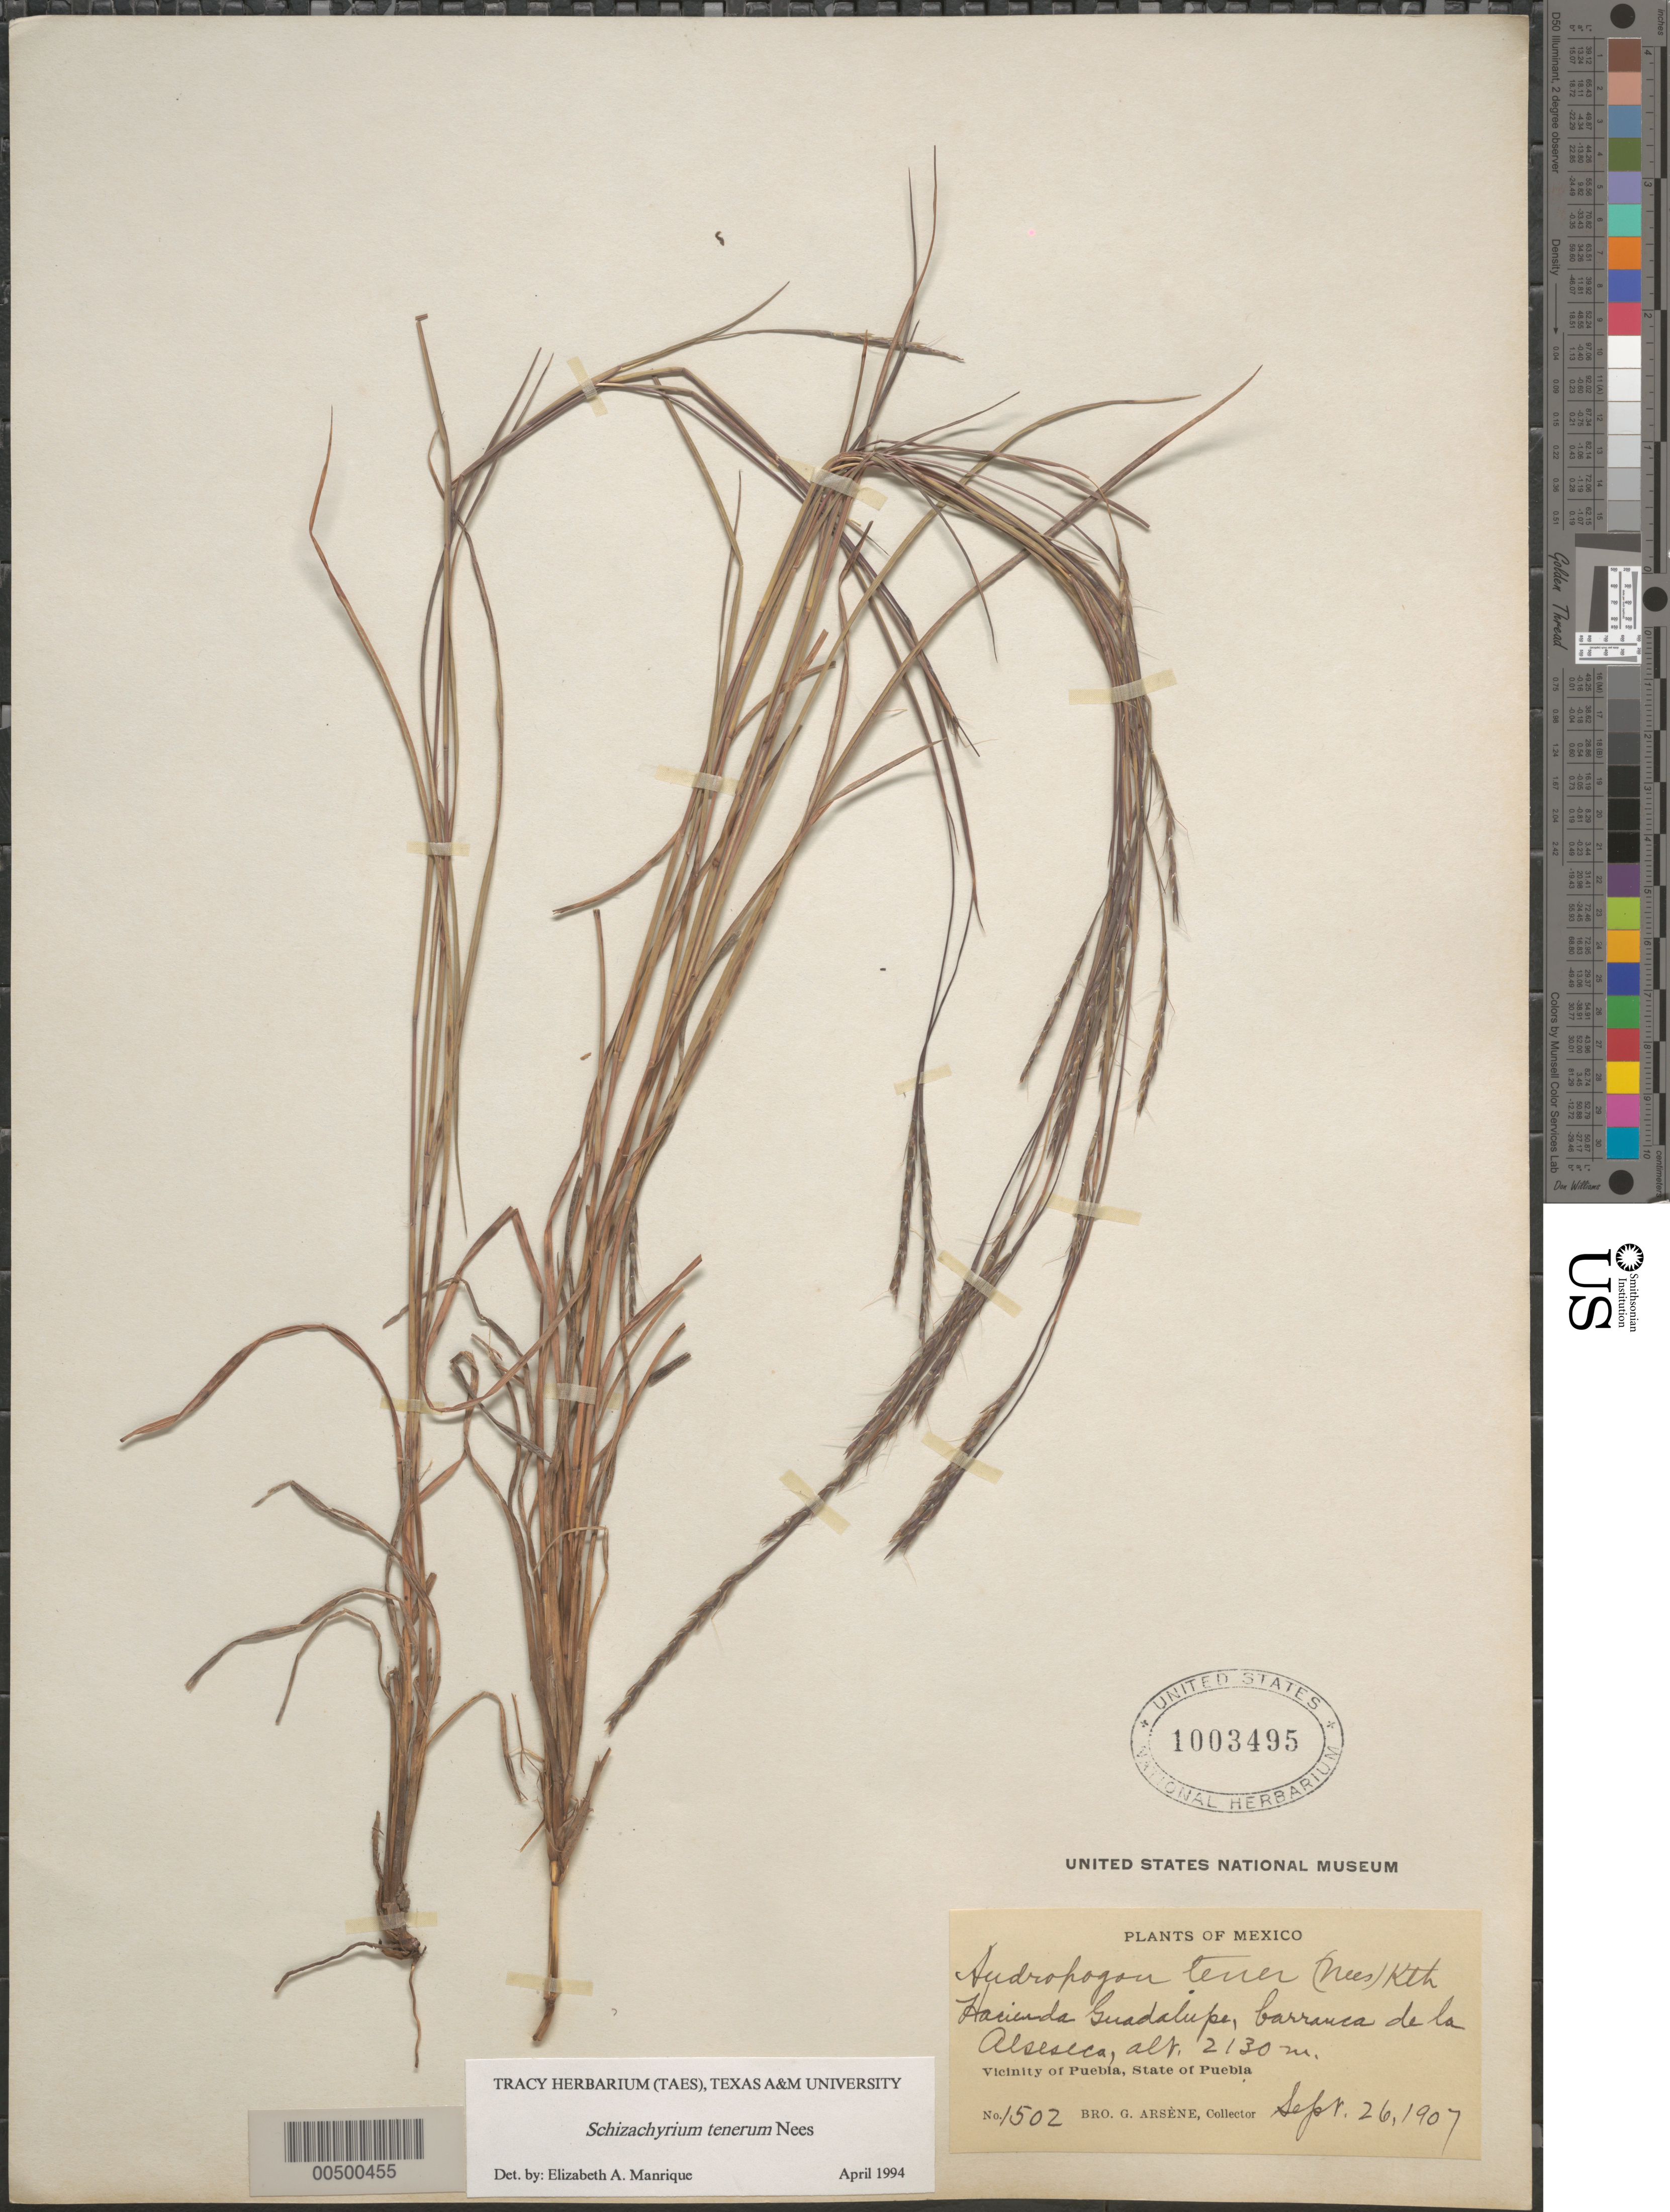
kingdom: Plantae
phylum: Tracheophyta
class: Liliopsida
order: Poales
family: Poaceae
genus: Schizachyrium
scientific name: Schizachyrium tenerum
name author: Nees in Mart.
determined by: Manrique, E. A.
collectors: Bro. G. Arsène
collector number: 1502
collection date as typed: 26 Sep 1907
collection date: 1907-09-26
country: Mexico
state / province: Puebla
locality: Hacienda Guadalupe, barranca de la Alseseca, vicinity of Puebla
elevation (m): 2130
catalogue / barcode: US 1003495